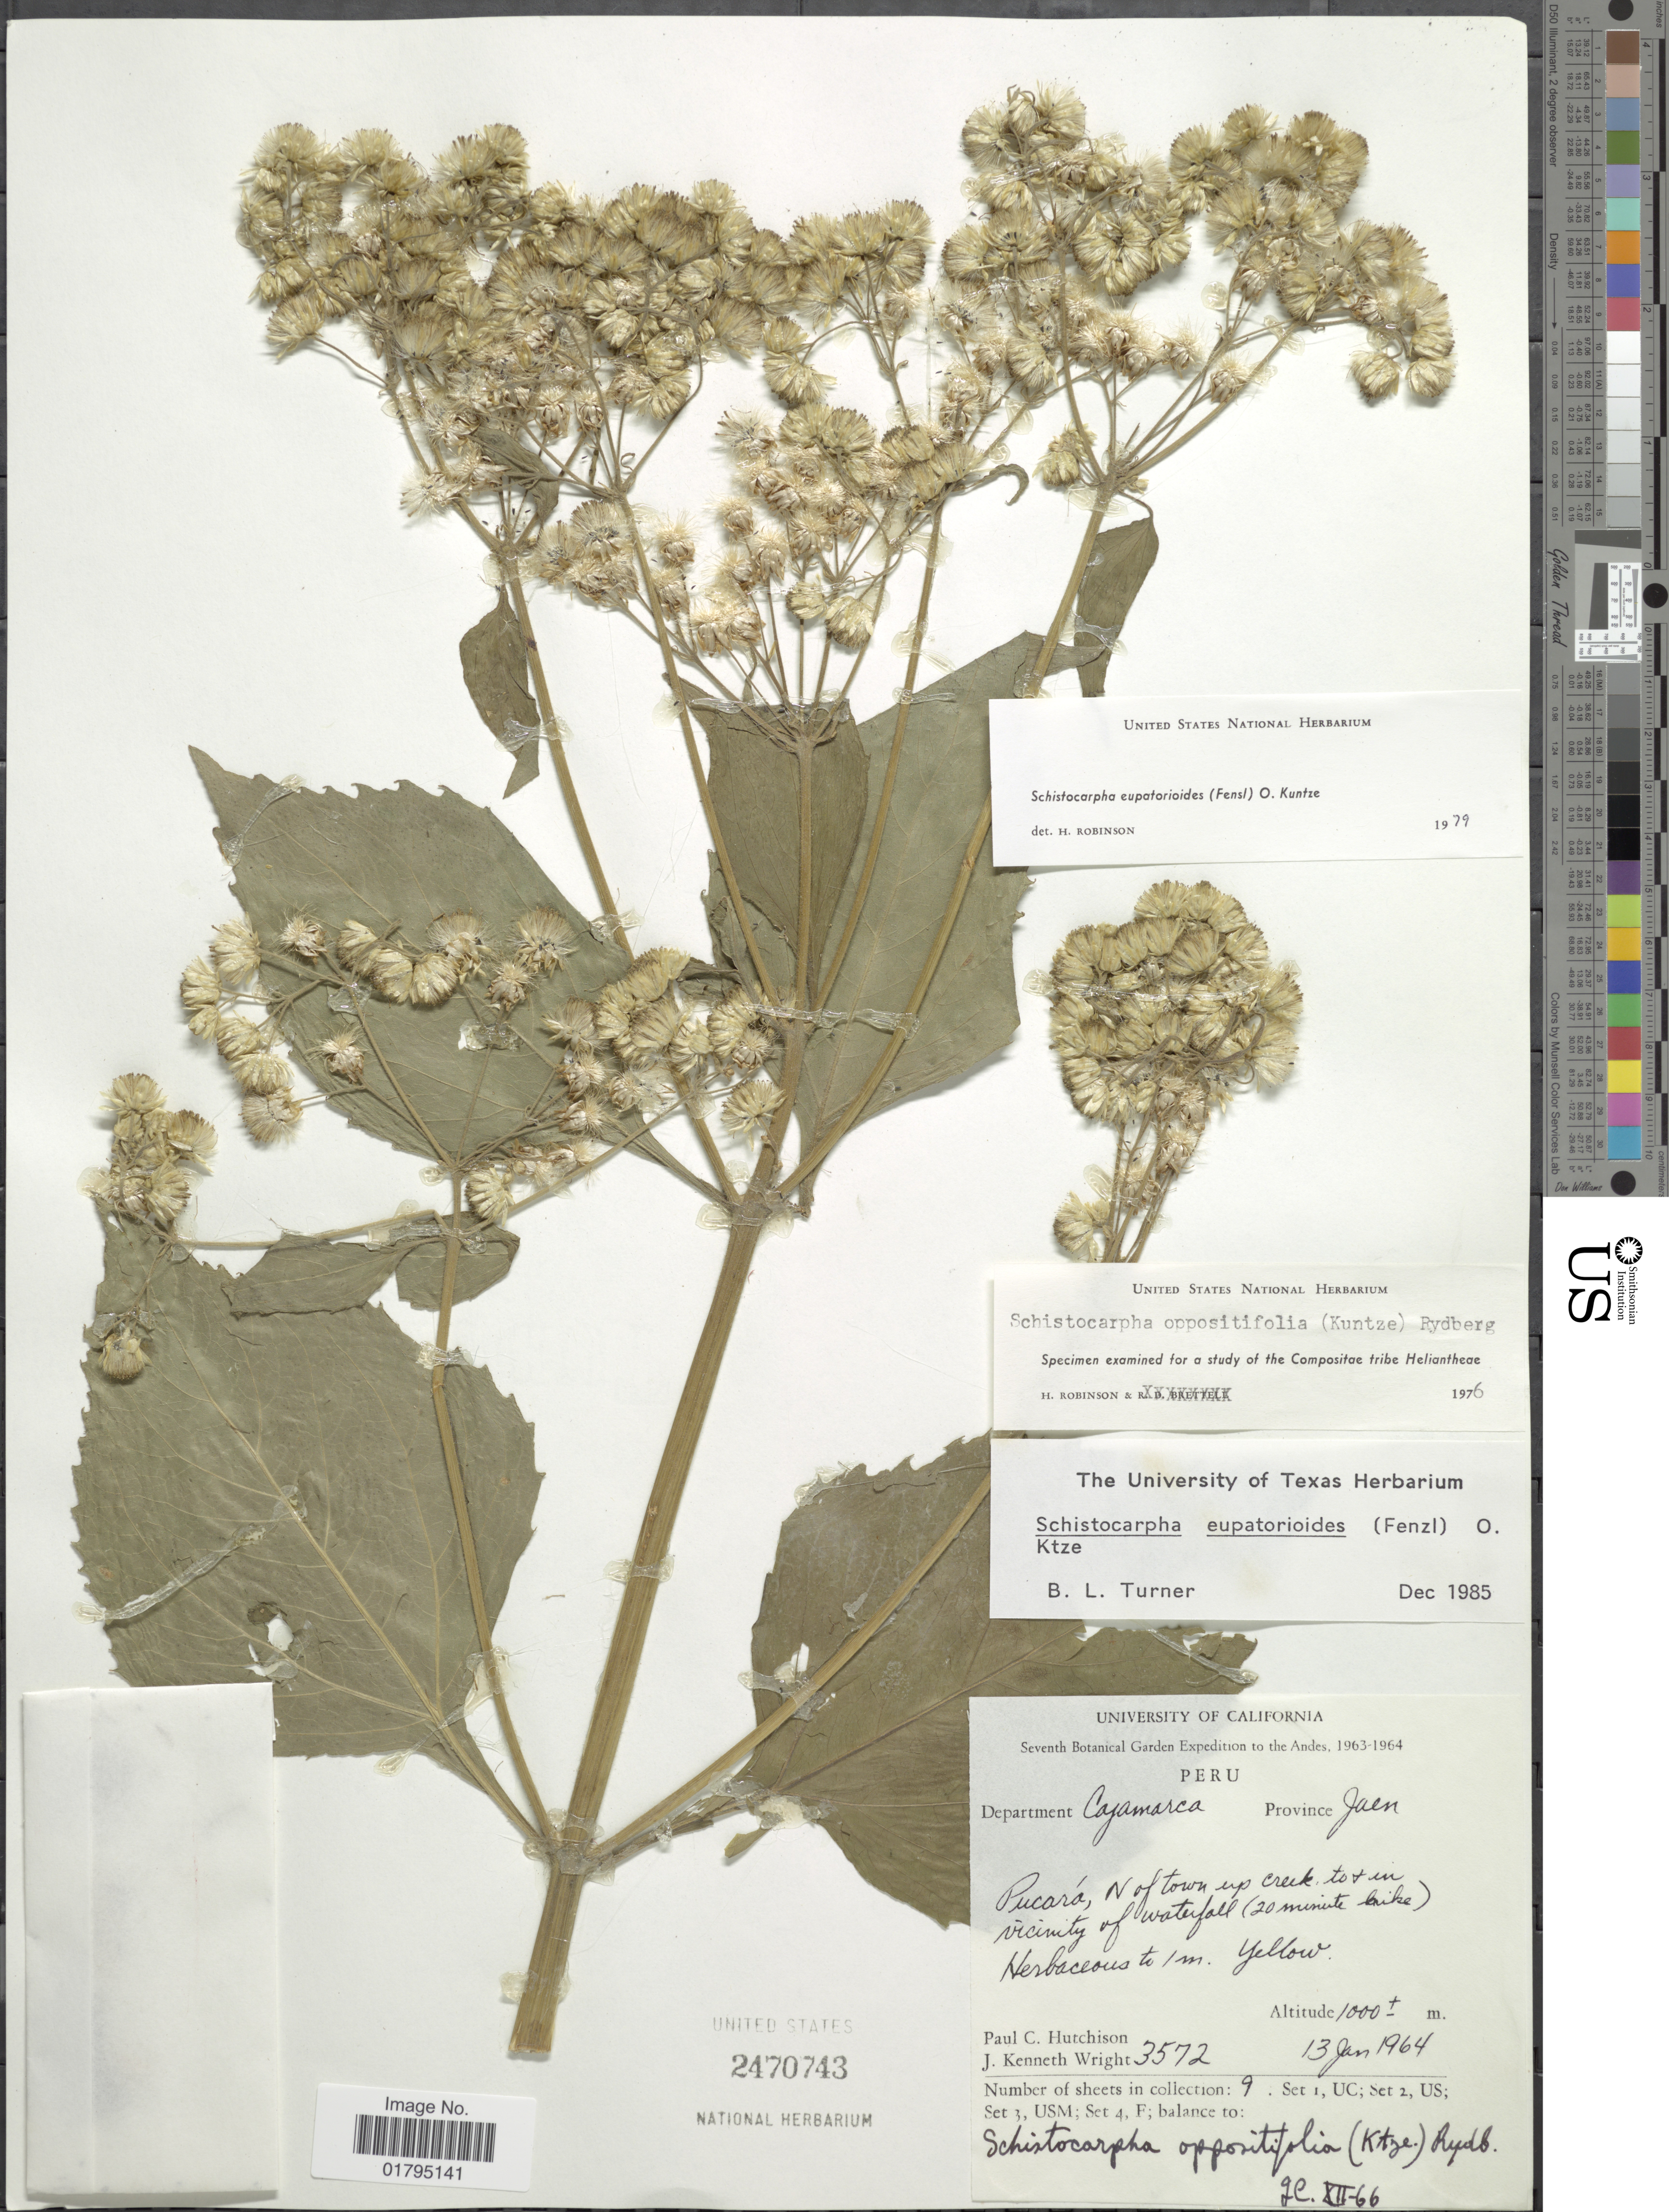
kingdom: Plantae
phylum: Tracheophyta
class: Magnoliopsida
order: Asterales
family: Asteraceae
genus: Schistocarpha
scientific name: Schistocarpha eupatorioides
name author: (Fenzl) Kuntze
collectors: P. C. Hutchison & J. K. Wright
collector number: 3572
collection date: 1964-01-13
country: Peru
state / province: Cajamarca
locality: Departamento Cajamarca, Province Jaen.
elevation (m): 1000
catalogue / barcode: US 2470743